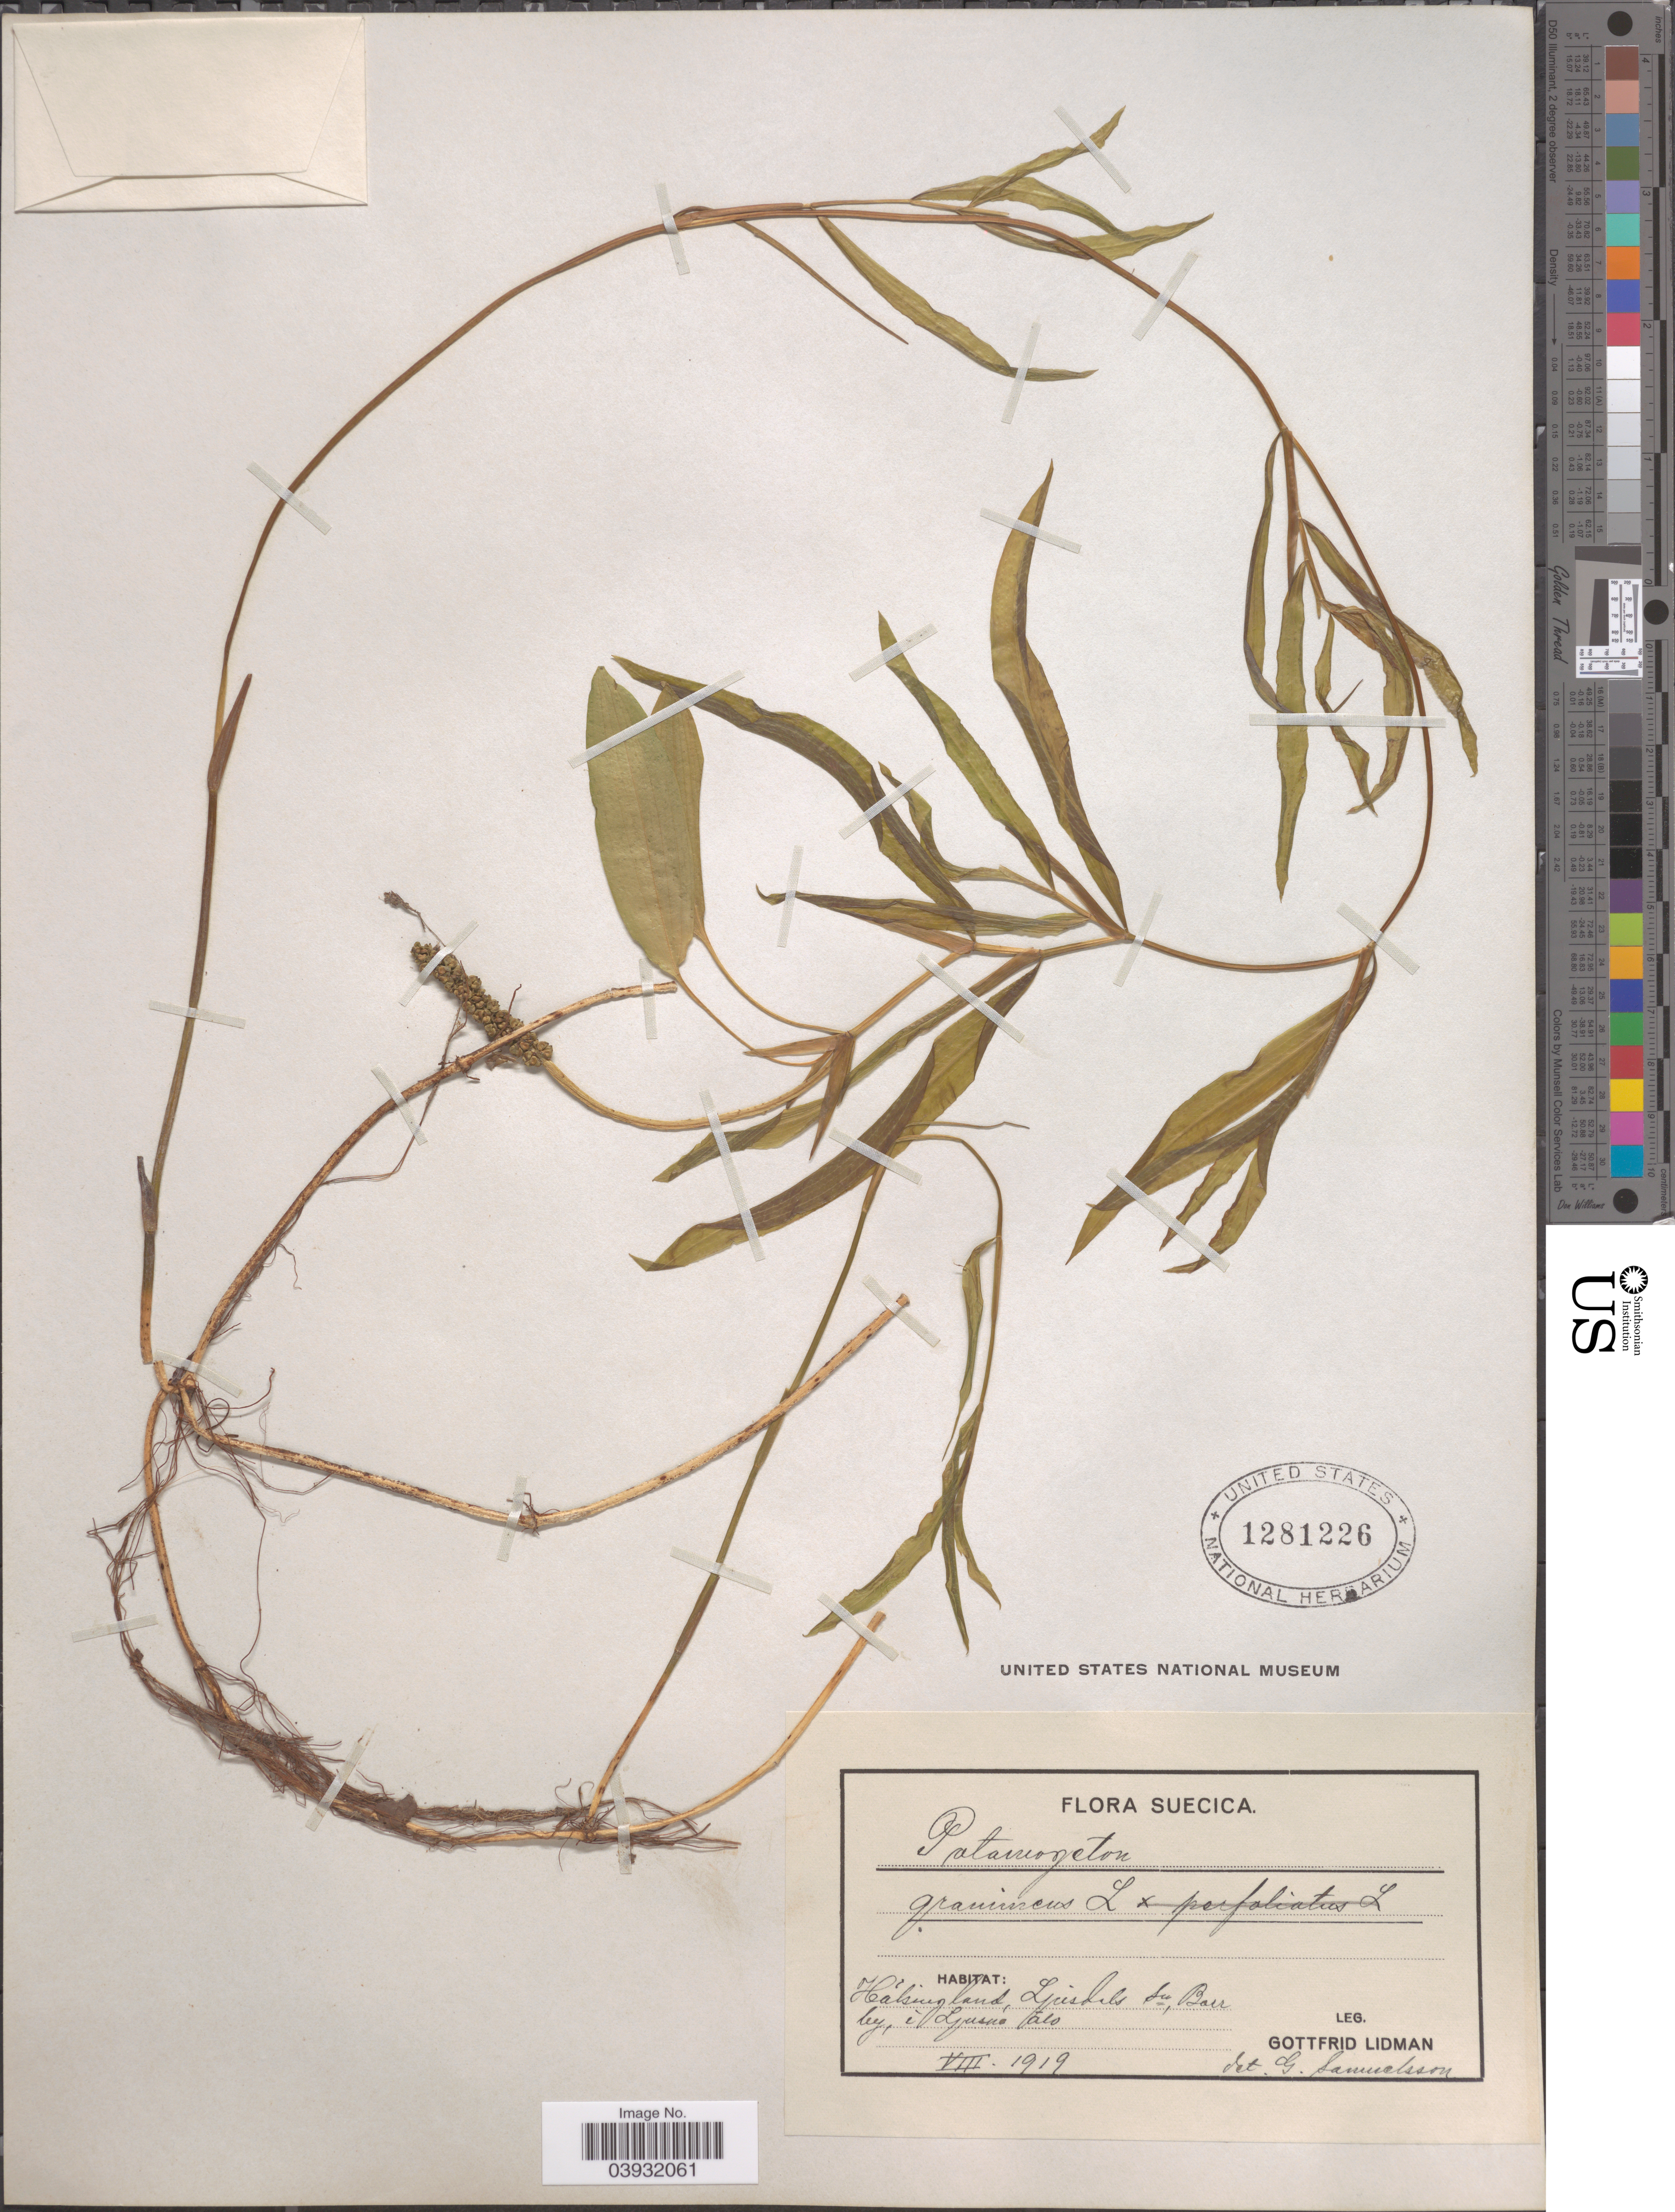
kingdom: Plantae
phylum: Tracheophyta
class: Liliopsida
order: Alismatales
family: Potamogetonaceae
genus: Potamogeton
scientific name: Potamogeton gramineus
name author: L.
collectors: G. Lidman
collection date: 1919-08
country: Sweden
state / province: Gavleborg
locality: Suecica. Hálsingland, Zjusdels, Sn. Bau.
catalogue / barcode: US 1281226